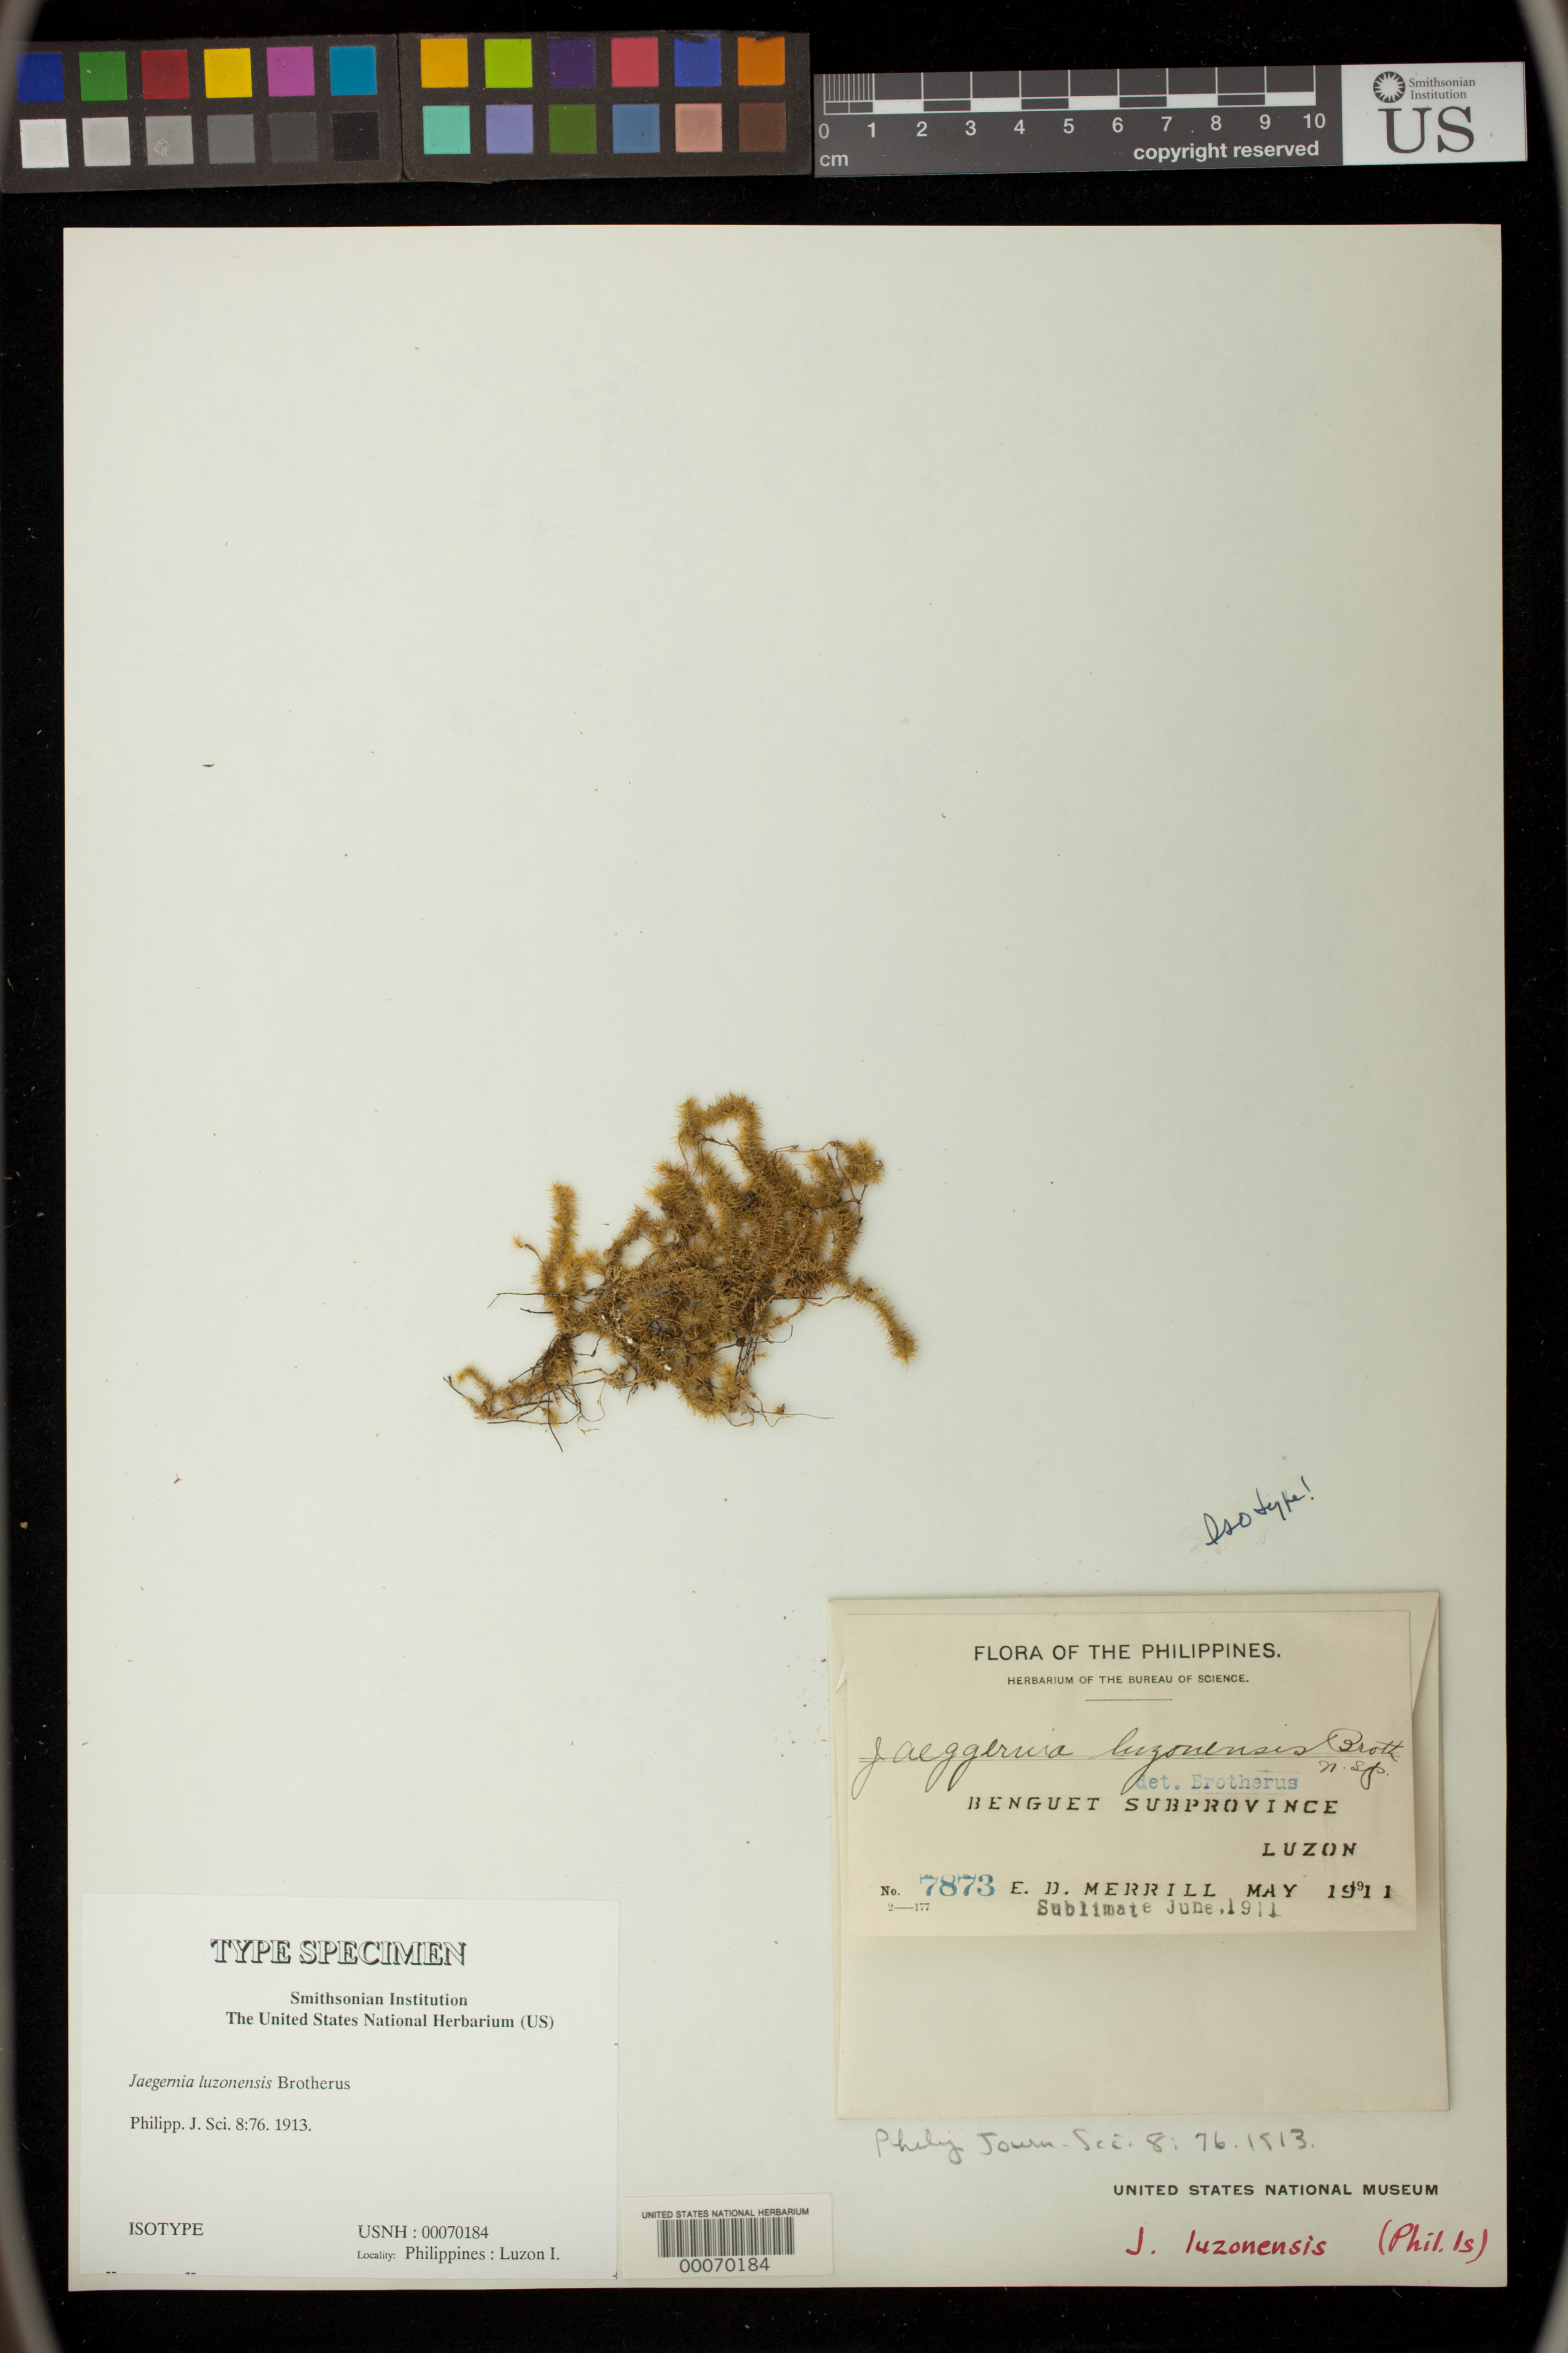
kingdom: Plantae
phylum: Bryophyta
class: Bryopsida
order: Hypnales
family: Pterobryaceae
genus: Jaegerina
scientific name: Jaegerina luzonensis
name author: Broth.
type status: Isotype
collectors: E. D. Merrill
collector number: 7873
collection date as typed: May 1911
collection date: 1911-05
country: Philippines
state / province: Cordillera (Administrative Region)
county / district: Benguet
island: Luzon